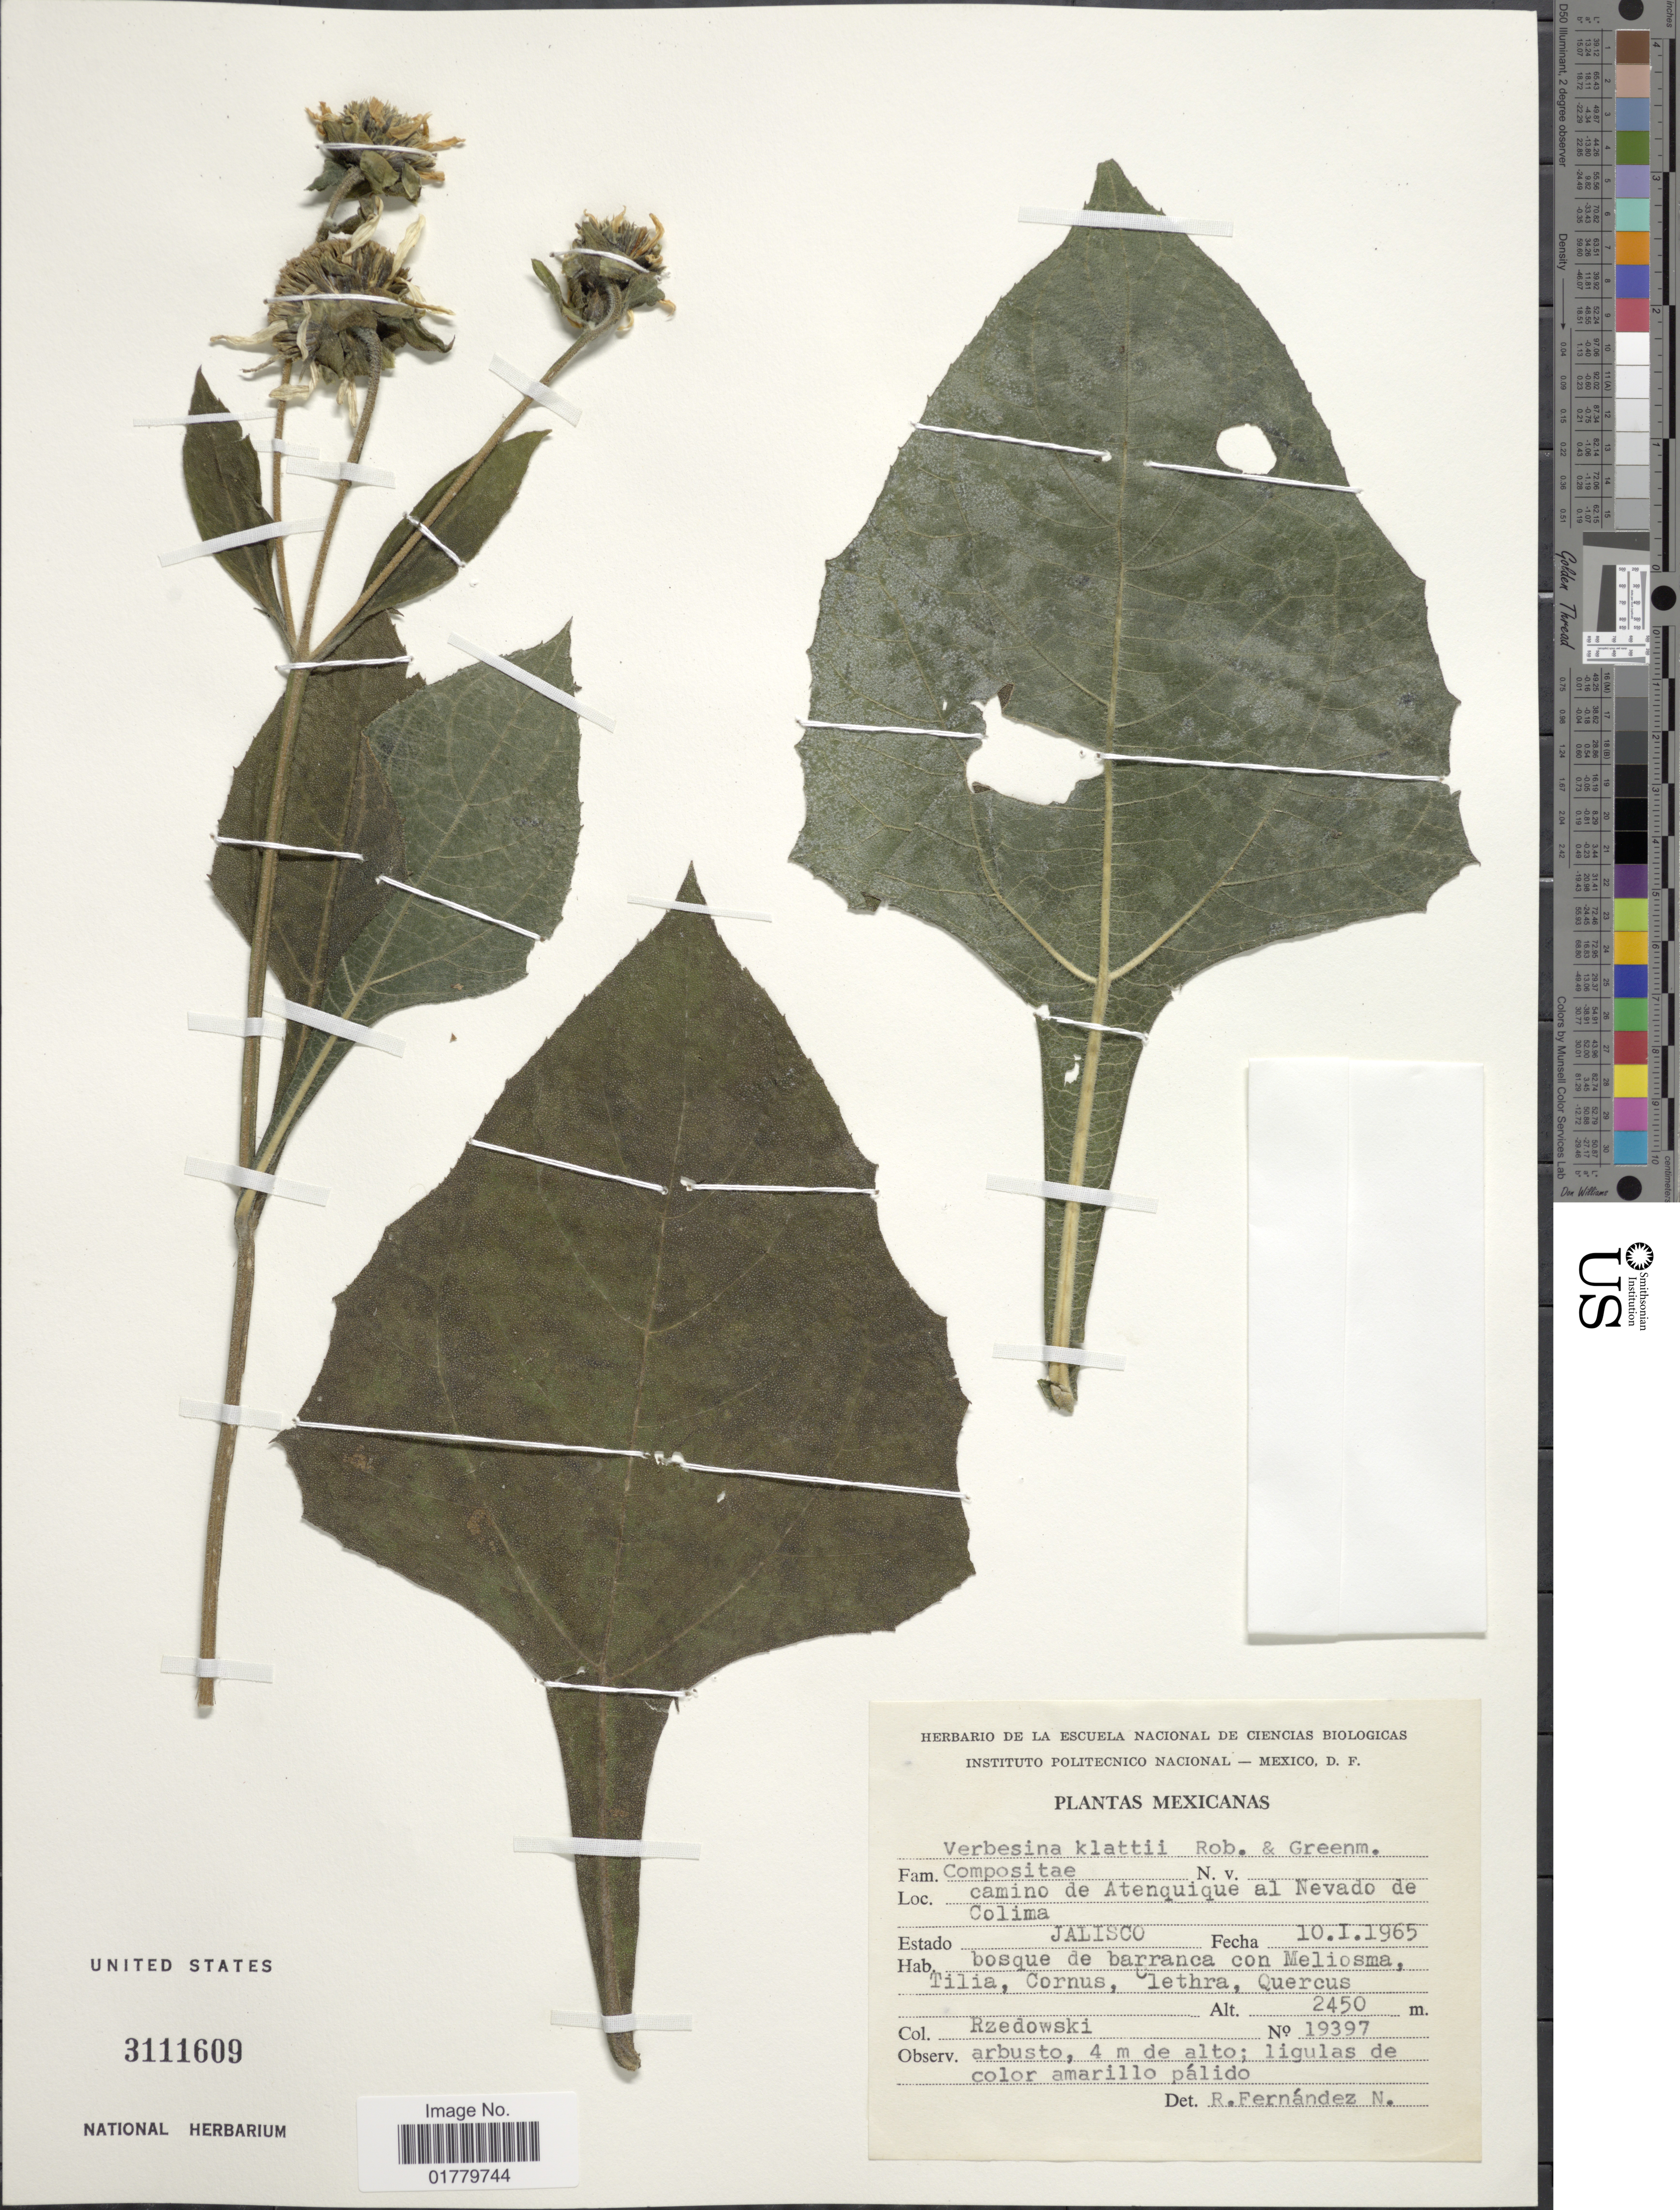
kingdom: Plantae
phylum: Tracheophyta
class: Magnoliopsida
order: Asterales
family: Asteraceae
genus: Verbesina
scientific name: Verbesina klattii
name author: B.L. Rob. & Greenm.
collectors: Rzedowski, --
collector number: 19397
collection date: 1965-01-10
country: Mexico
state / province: Jalisco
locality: Camino a Atenquique al Nevado de Colima. Estado Jalisco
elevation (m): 2450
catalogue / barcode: US 3111609